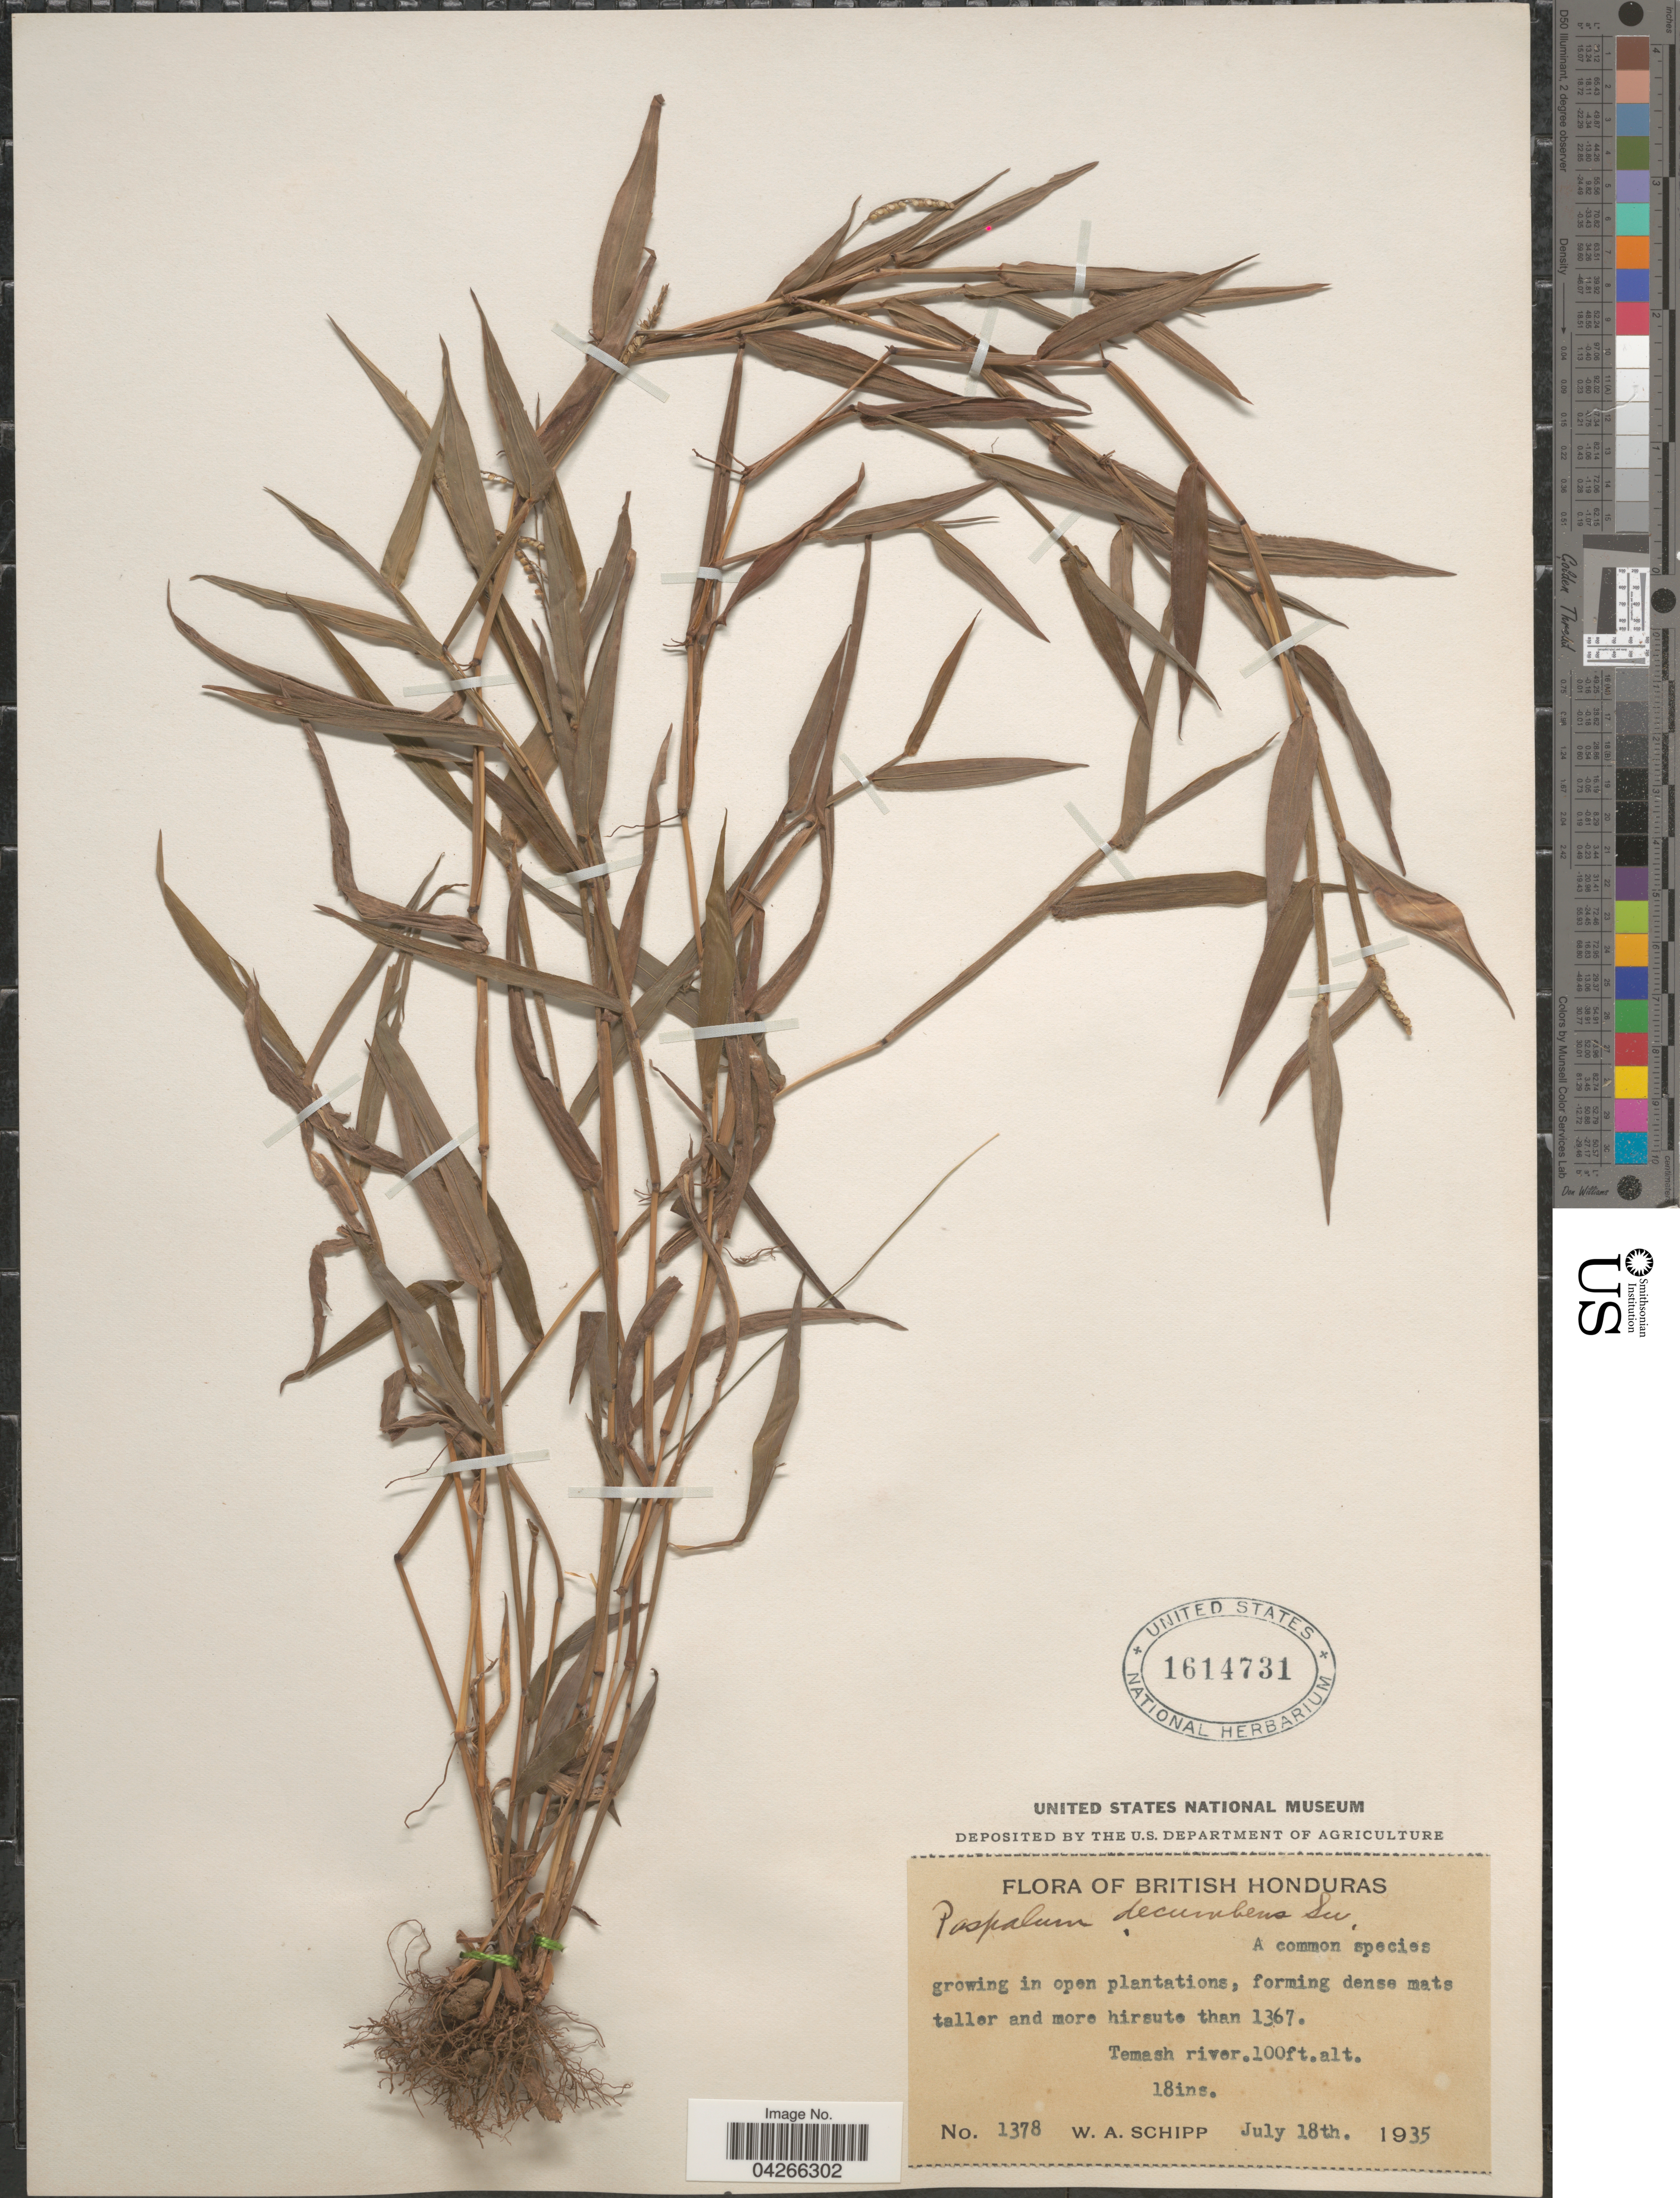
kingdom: Plantae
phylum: Tracheophyta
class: Liliopsida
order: Poales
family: Poaceae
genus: Paspalum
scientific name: Paspalum decumbens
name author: Sw.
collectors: W. Schipp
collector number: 1378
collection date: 1935-07-18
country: Belize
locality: British Honduras. Growing in open plantations, forming dense mats taller and more hirsute than 1367. Temash River.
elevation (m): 30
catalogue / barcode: US 1614731